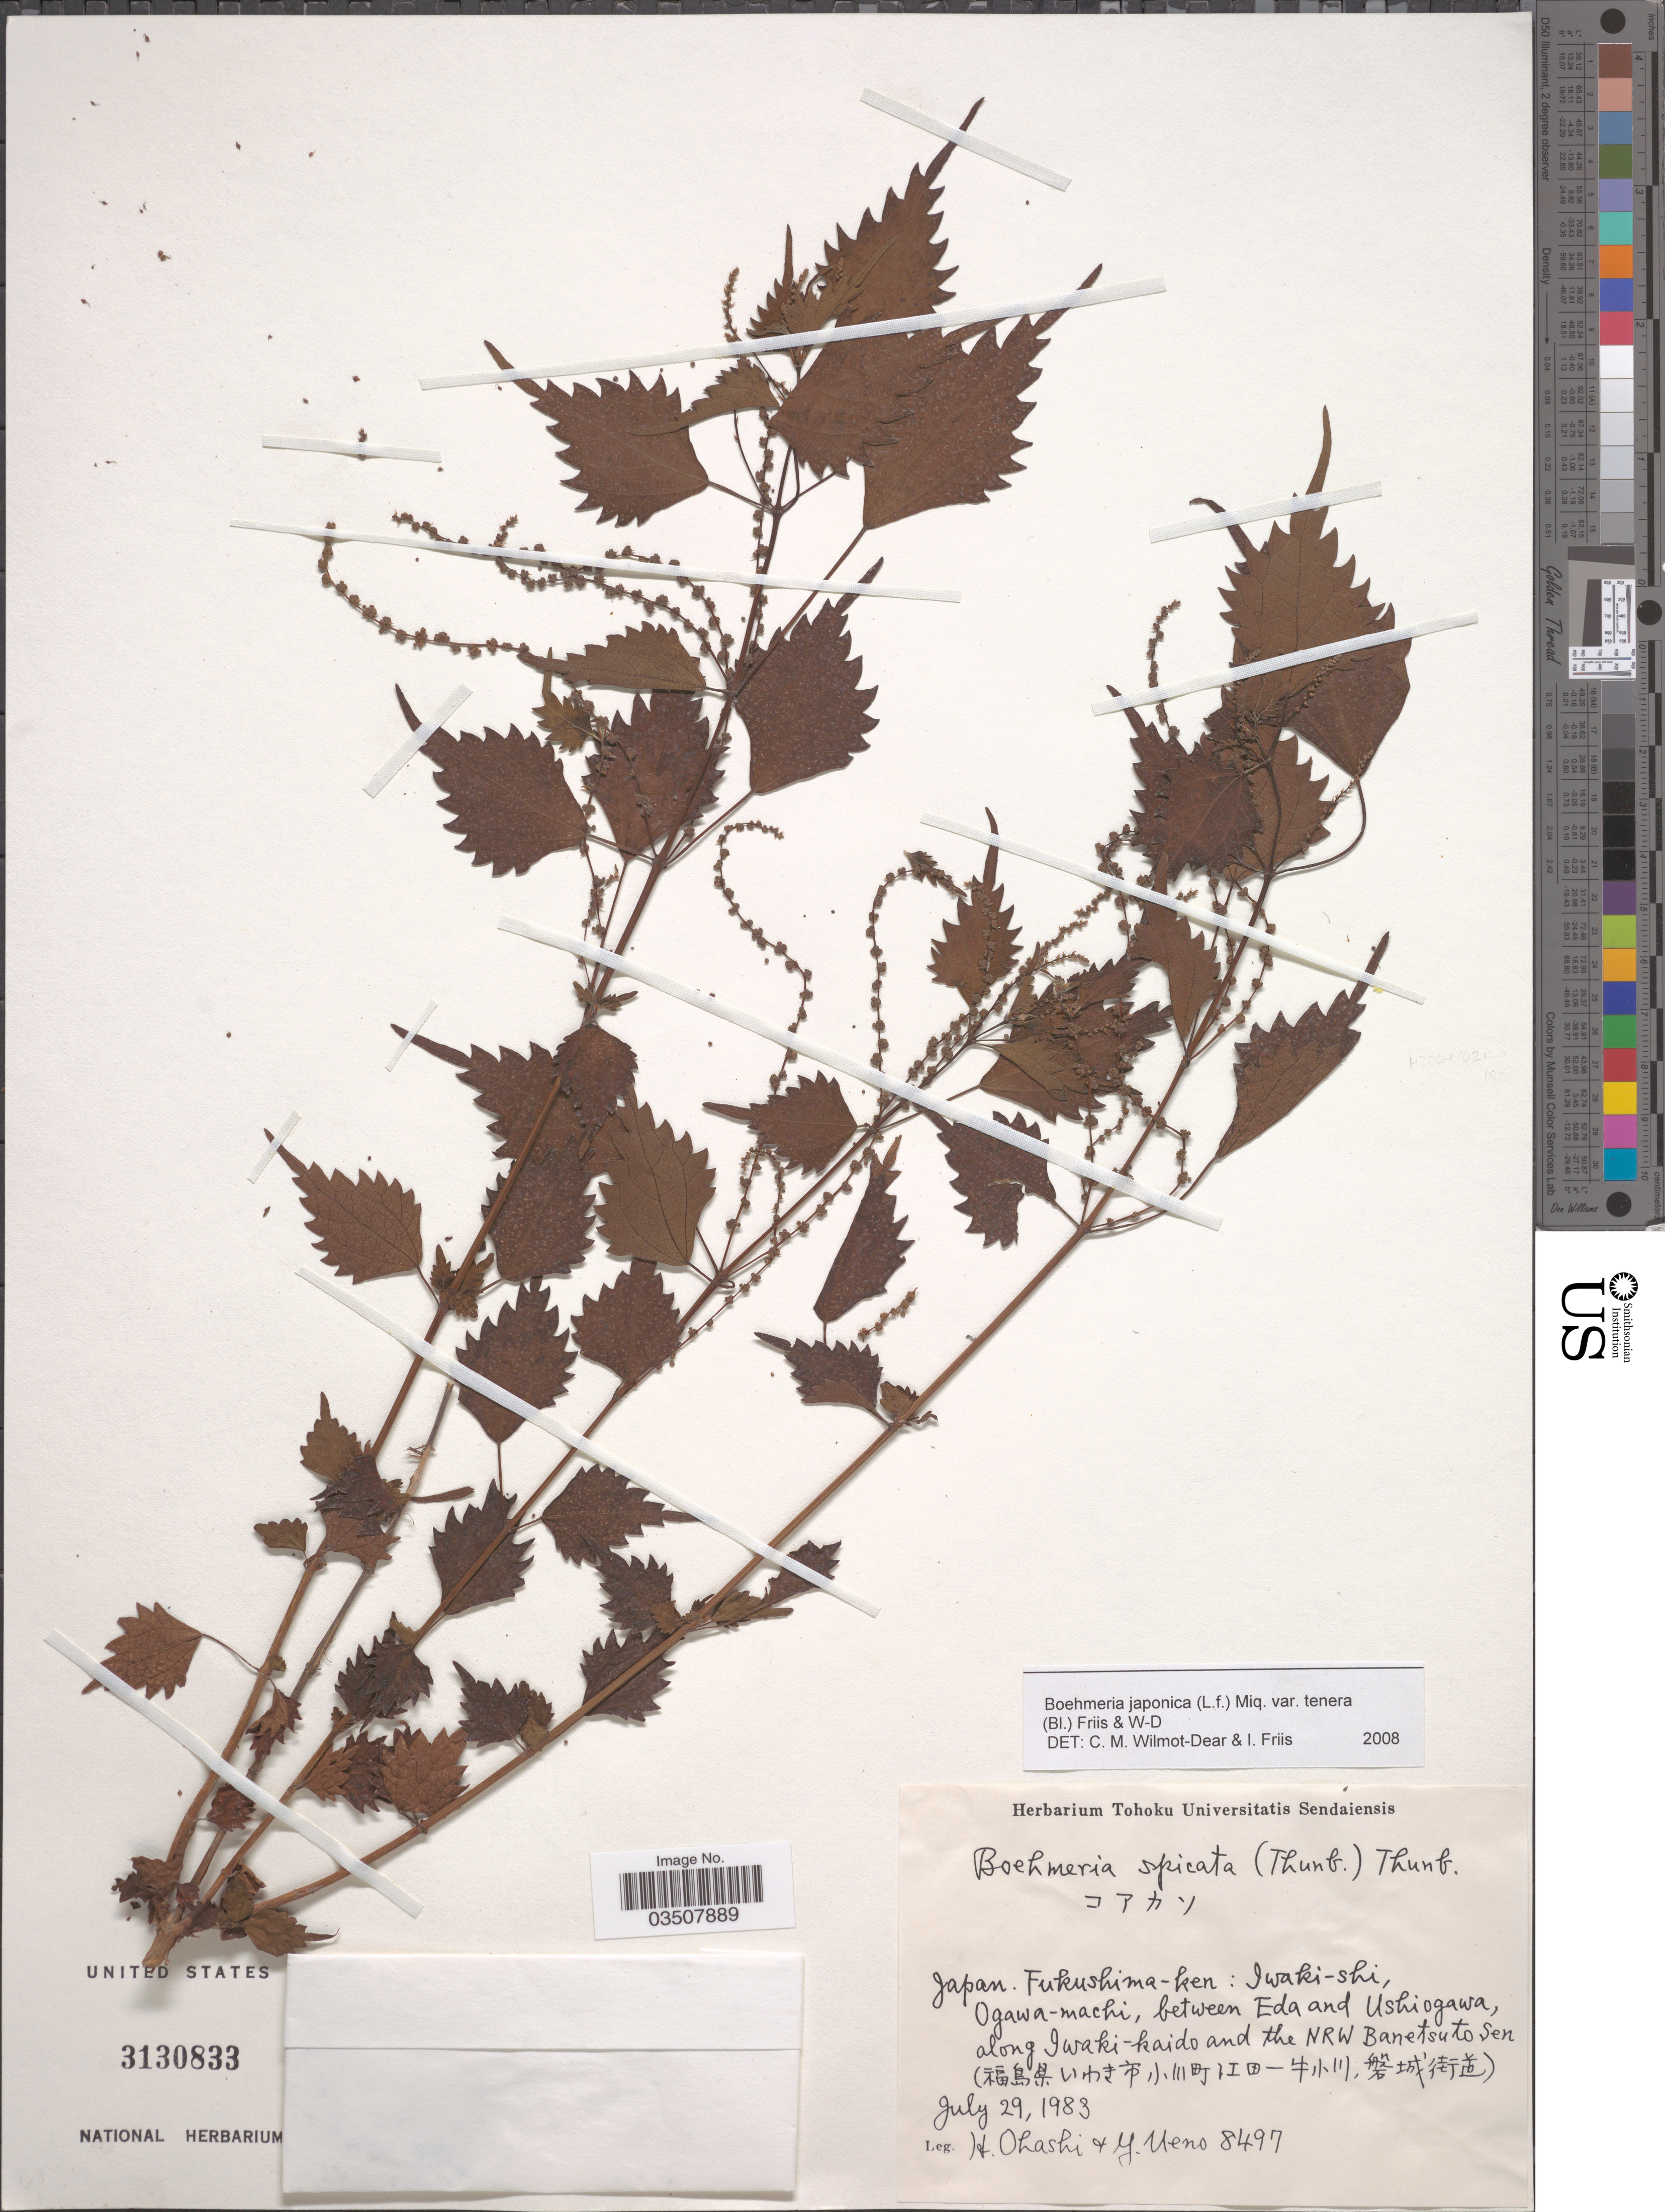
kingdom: Plantae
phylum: Tracheophyta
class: Magnoliopsida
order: Rosales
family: Urticaceae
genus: Boehmeria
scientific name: Boehmeria japonica var. tenera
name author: (Blume) Friis & Wilmot-Dear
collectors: H. Ohashi & Y. Ueno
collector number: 8497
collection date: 1983-07-29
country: Japan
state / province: Hukusima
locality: Fukushima-ken: Iwaki-shi, Ogawa-machi, between Eda and Ushiogawa, along Iwaki-kaido and the NRW Banetsuto Sen (X).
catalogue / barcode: US 3130833